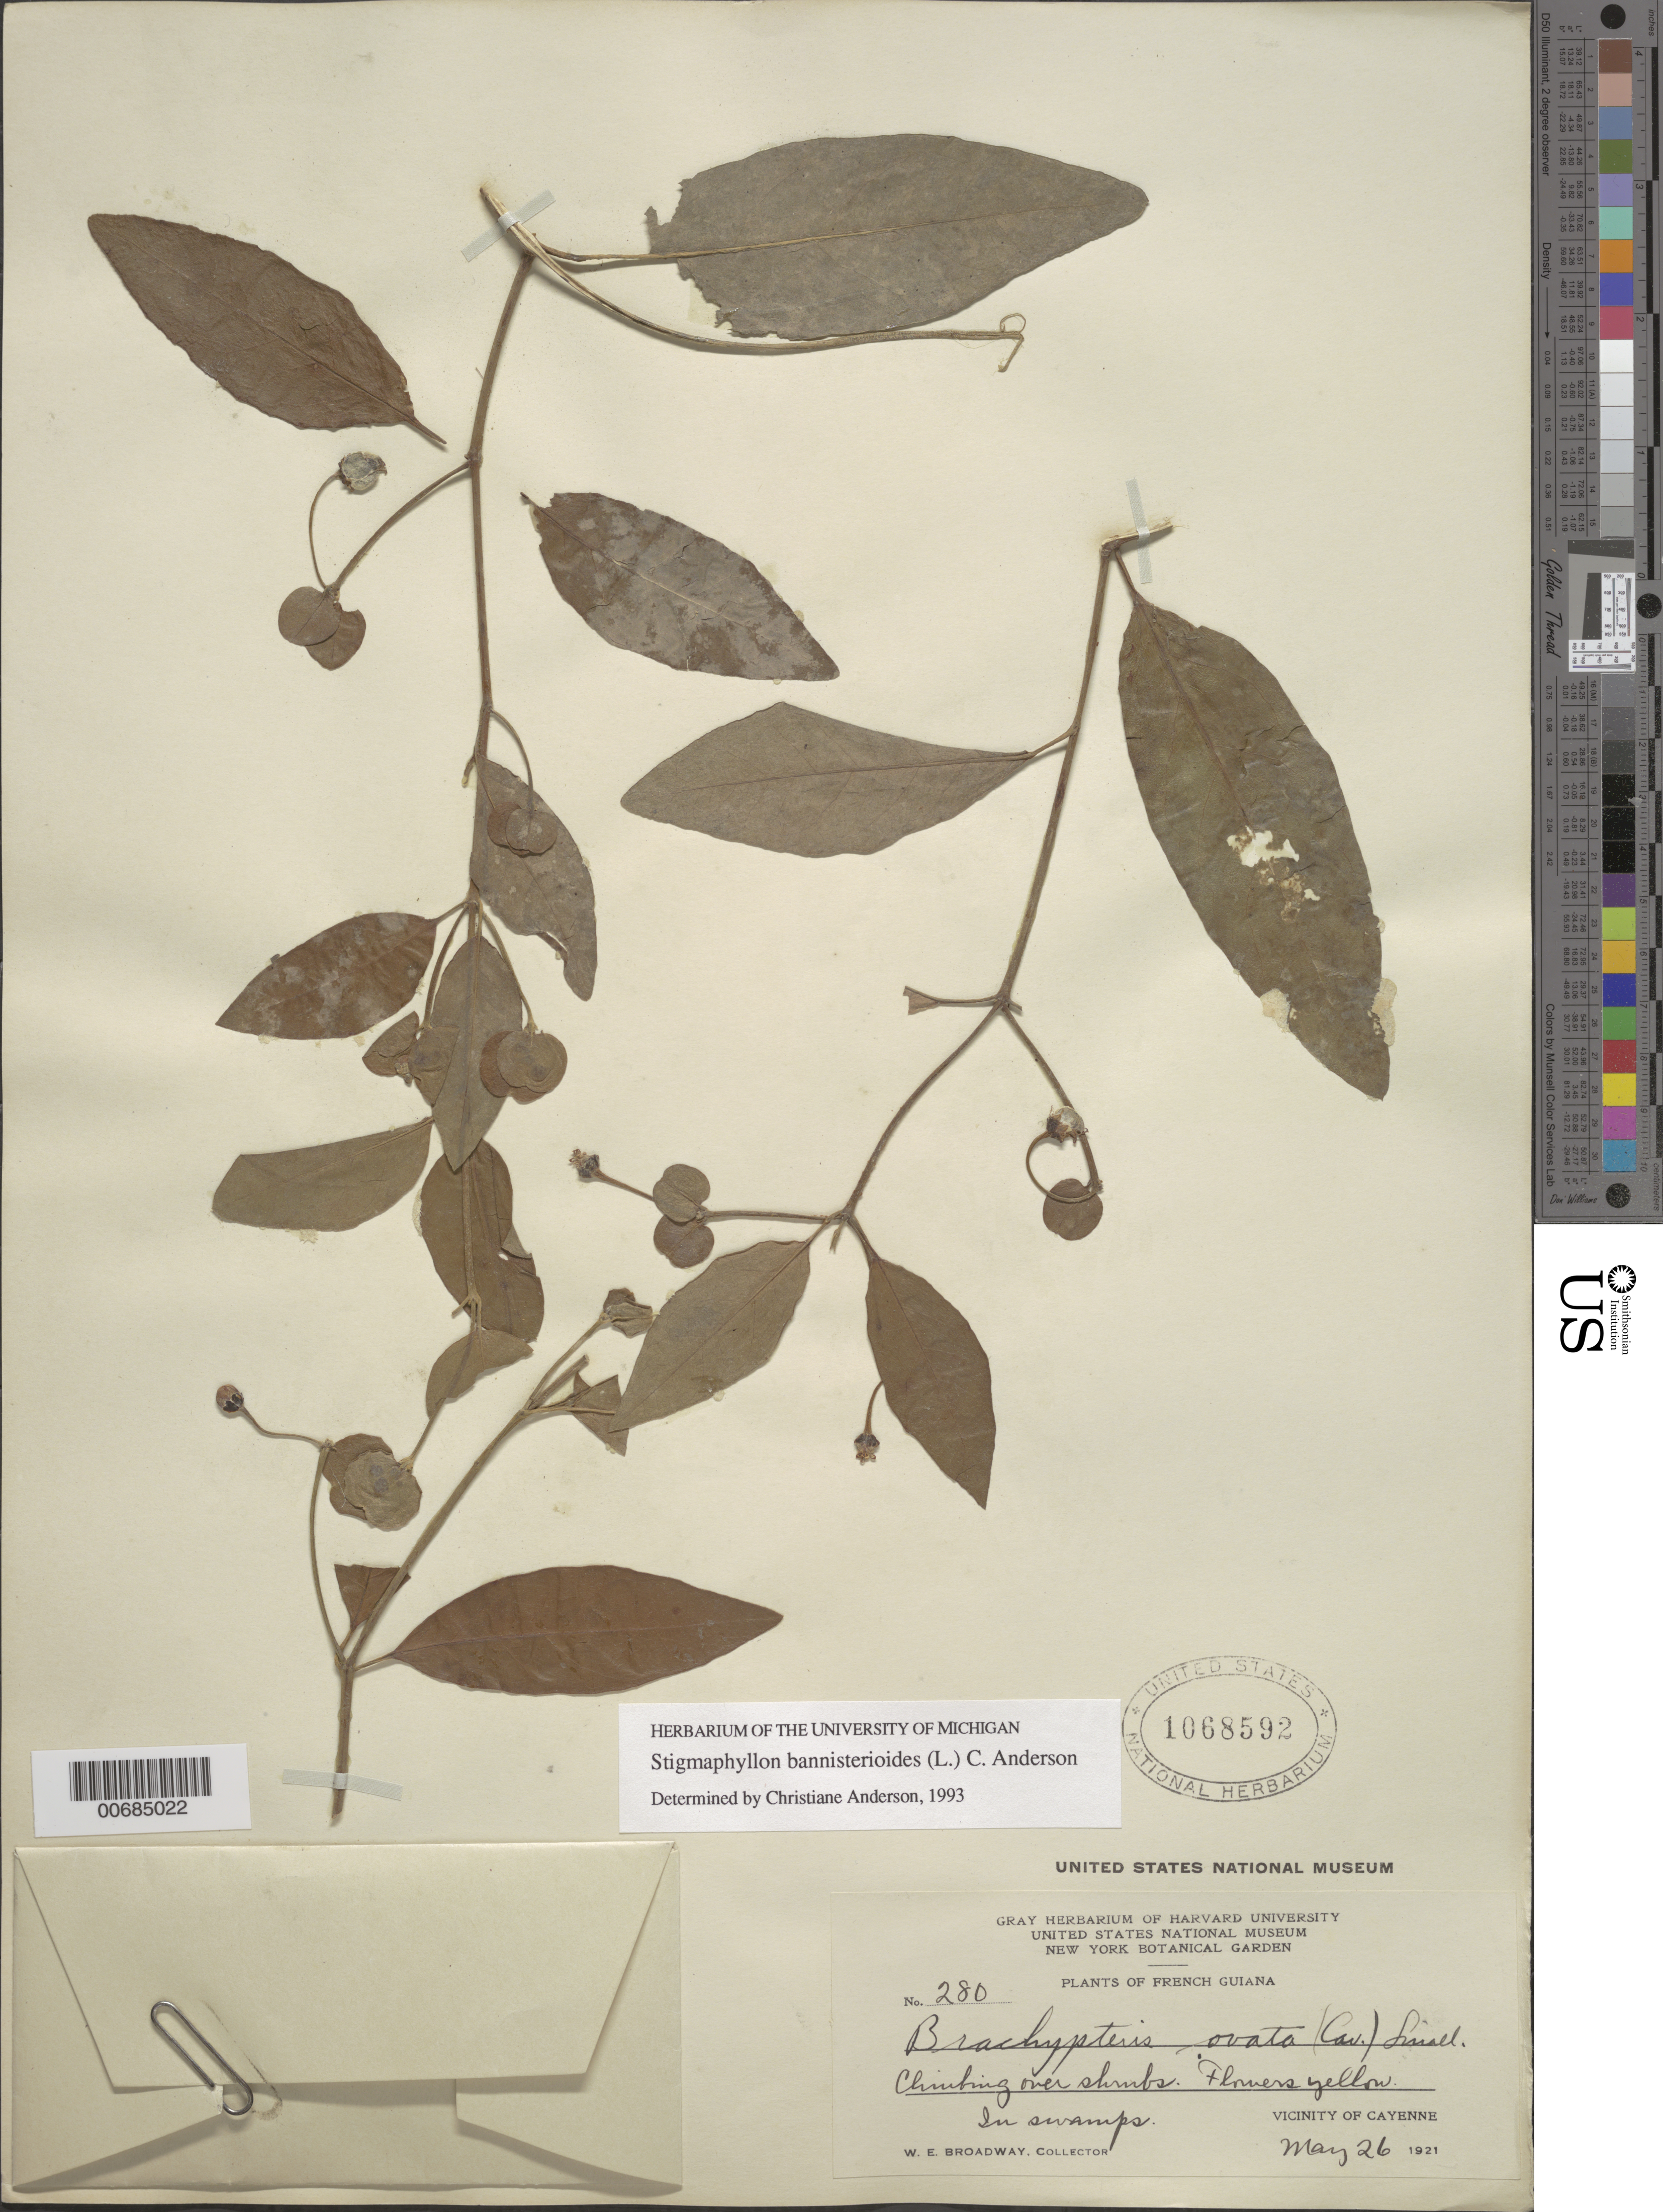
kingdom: Plantae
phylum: Tracheophyta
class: Magnoliopsida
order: Malpighiales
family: Malpighiaceae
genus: Stigmaphyllon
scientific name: Stigmaphyllon bannisterioides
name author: (L.) C.E. Anderson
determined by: Anderson, C.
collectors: W. E. Broadway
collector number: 280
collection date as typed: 26-May-21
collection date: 1921-05-26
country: French Guiana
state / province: Cayenne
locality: Cayenne, vic.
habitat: In swamps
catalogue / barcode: US 1068592